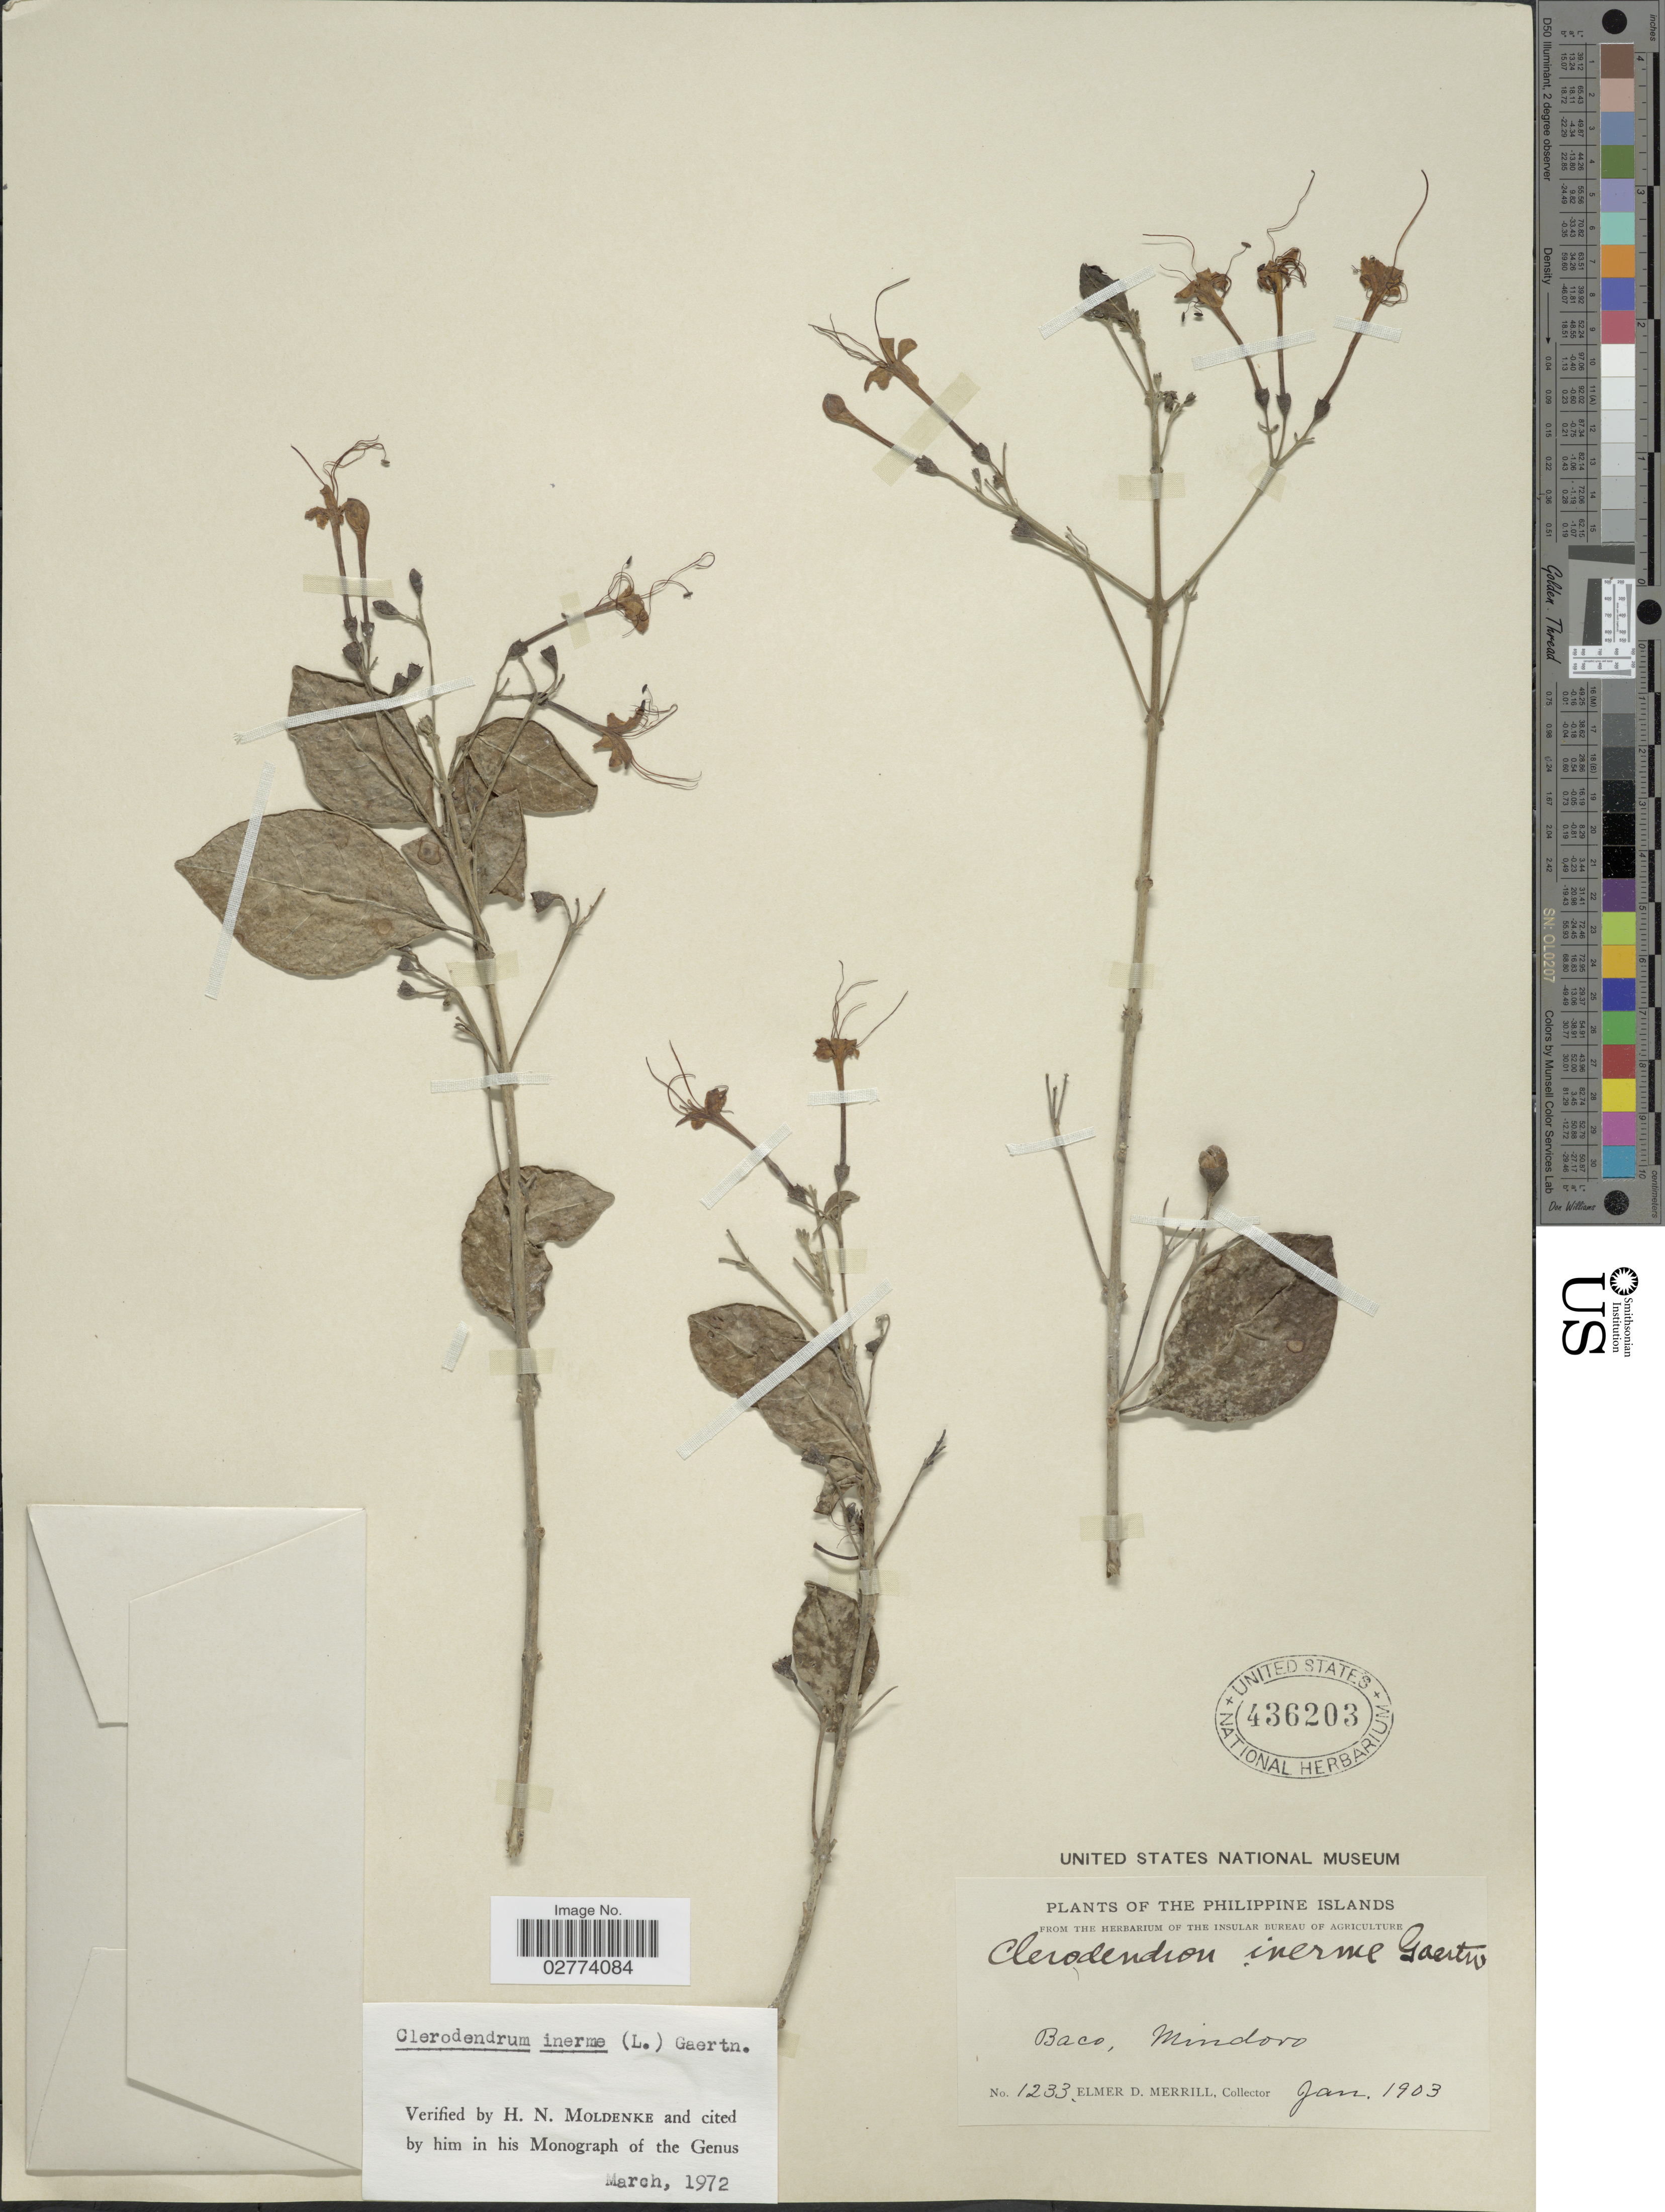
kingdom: Plantae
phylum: Tracheophyta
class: Magnoliopsida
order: Lamiales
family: Lamiaceae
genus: Clerodendrum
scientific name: Clerodendrum inerme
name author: (L.) Gaertn.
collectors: E. D. Merrill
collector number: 1233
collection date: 1903-01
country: Philippines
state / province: Mimaropa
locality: Baco, Mindoro.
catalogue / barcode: US 436203